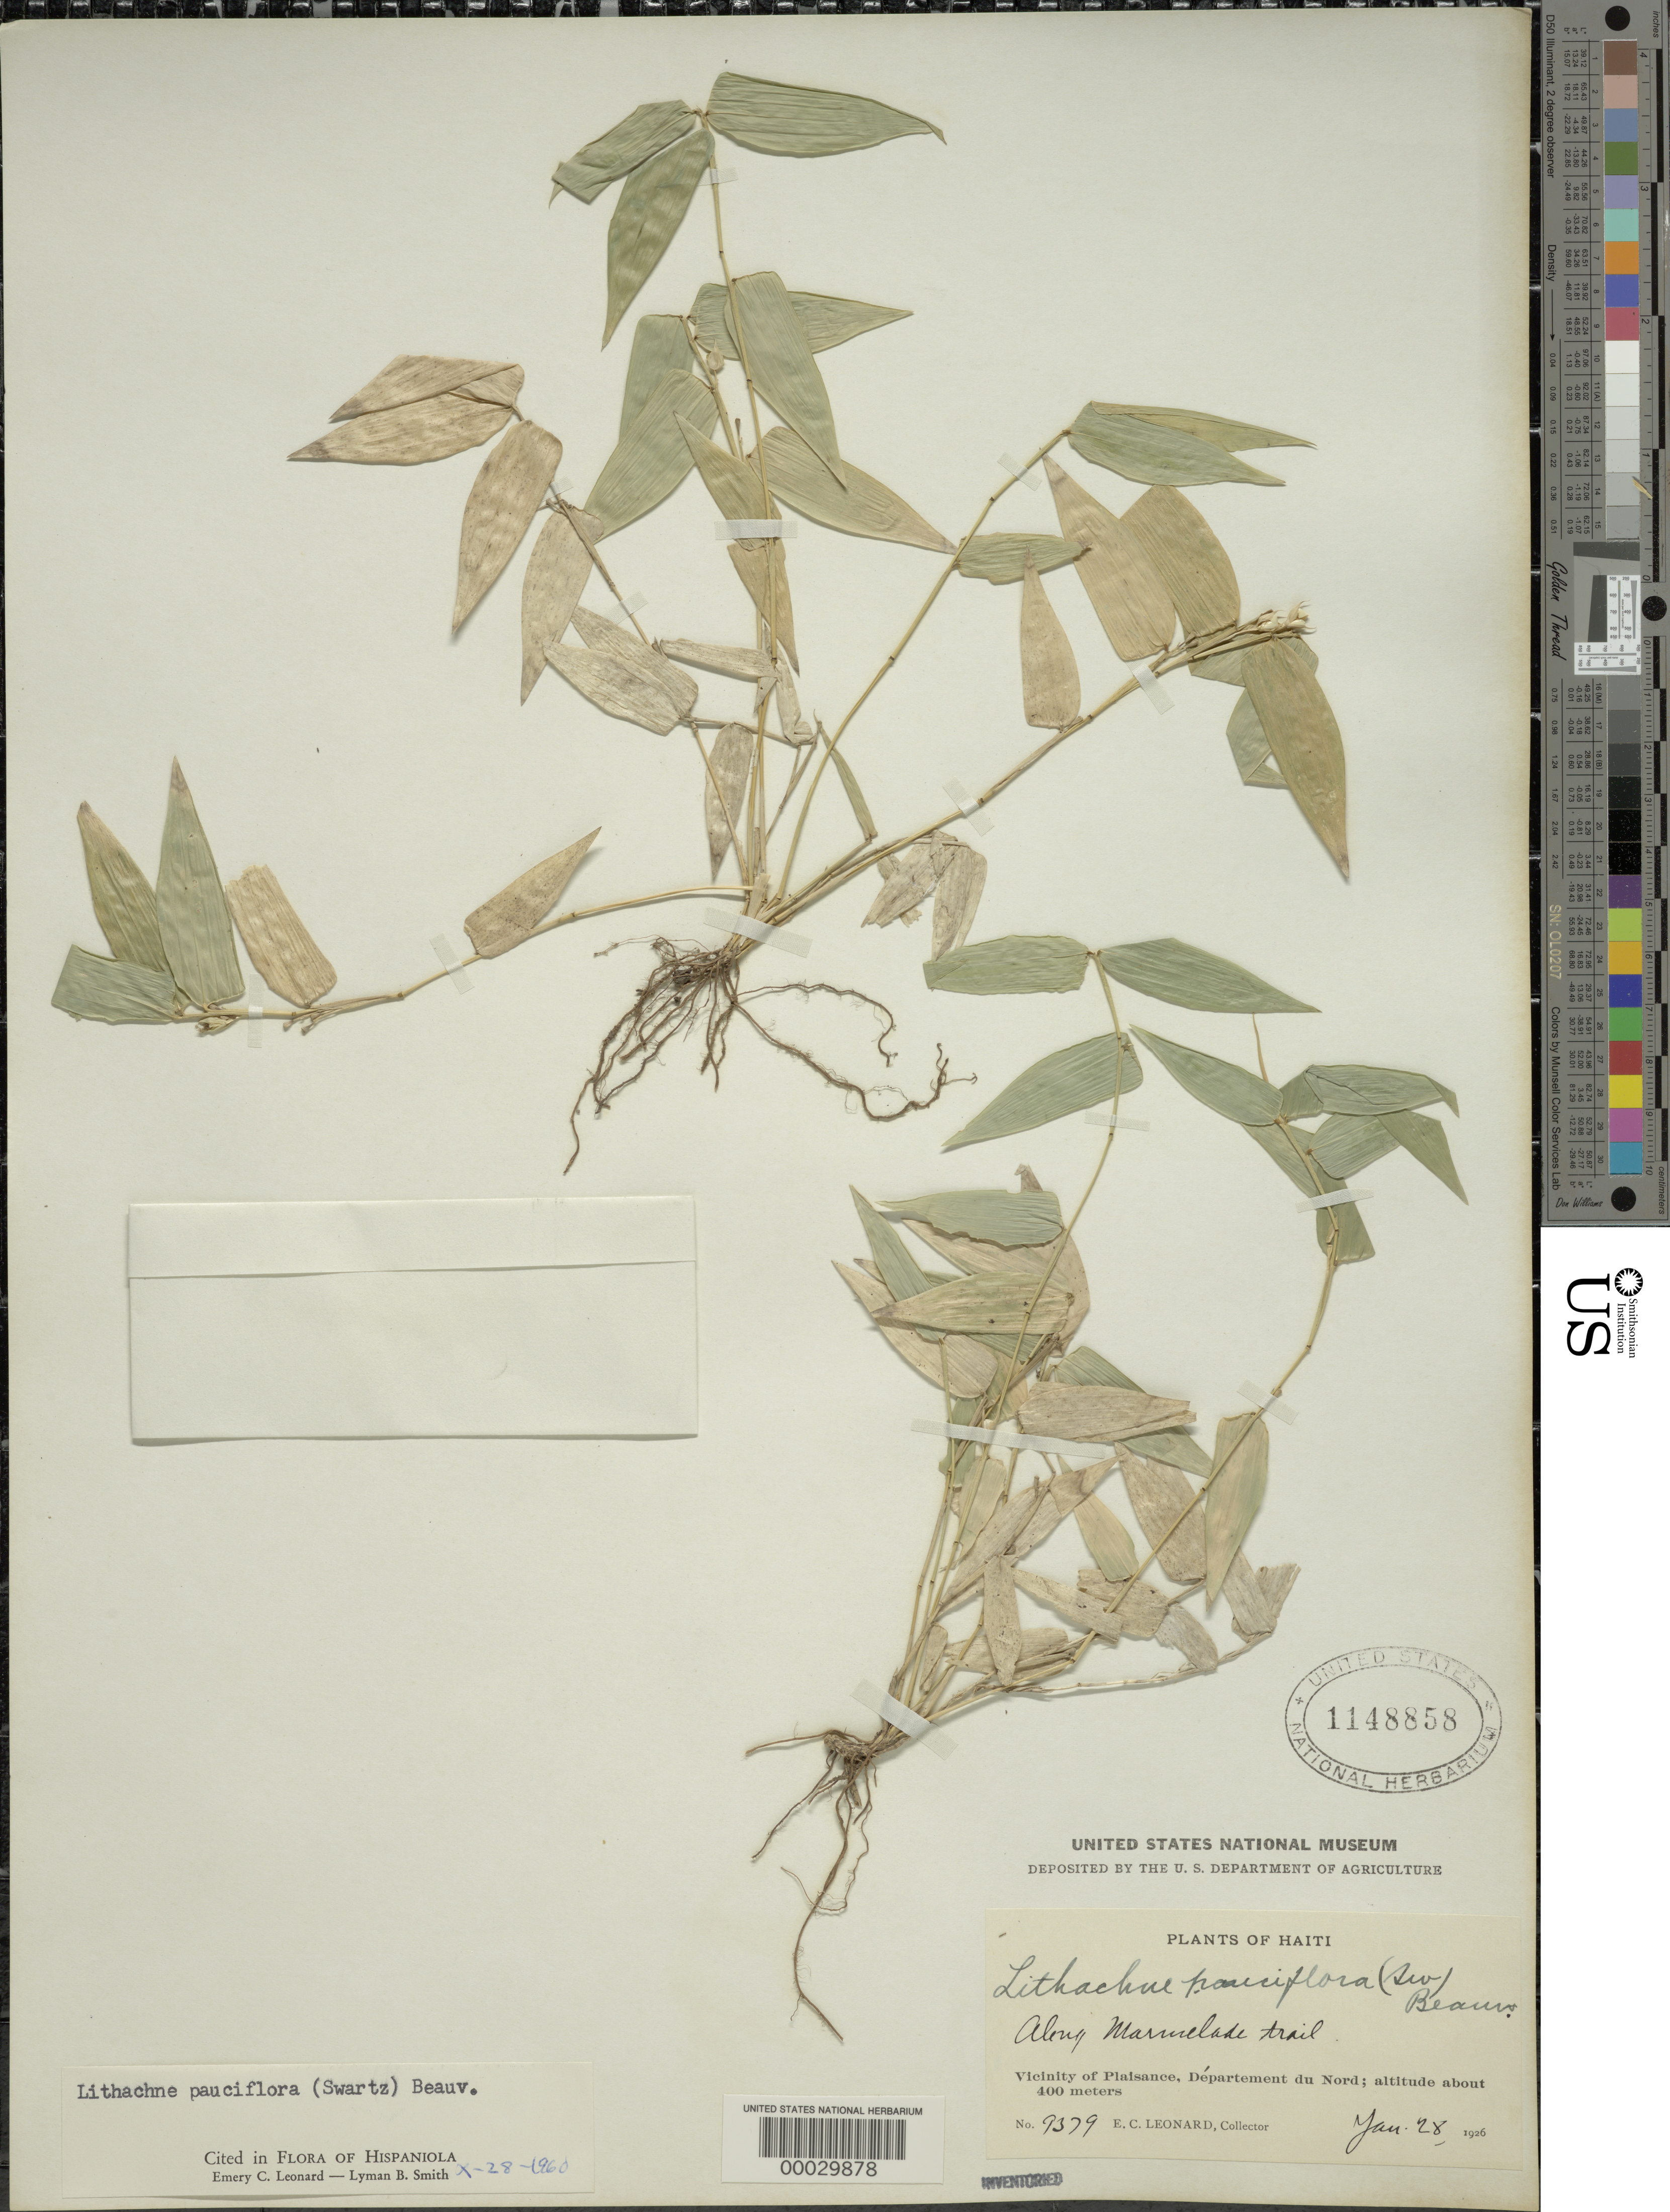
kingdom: Plantae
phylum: Tracheophyta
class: Liliopsida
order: Poales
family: Poaceae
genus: Lithachne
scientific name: Lithachne pauciflora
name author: (Sw.) P. Beauv.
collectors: E. C. Leonard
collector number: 9379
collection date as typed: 28 Jan 1926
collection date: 1926-01-28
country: Haiti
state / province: Nord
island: Hispaniola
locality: Vicinity of Plaisance, along Marmelade trail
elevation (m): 400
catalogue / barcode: US 1148858